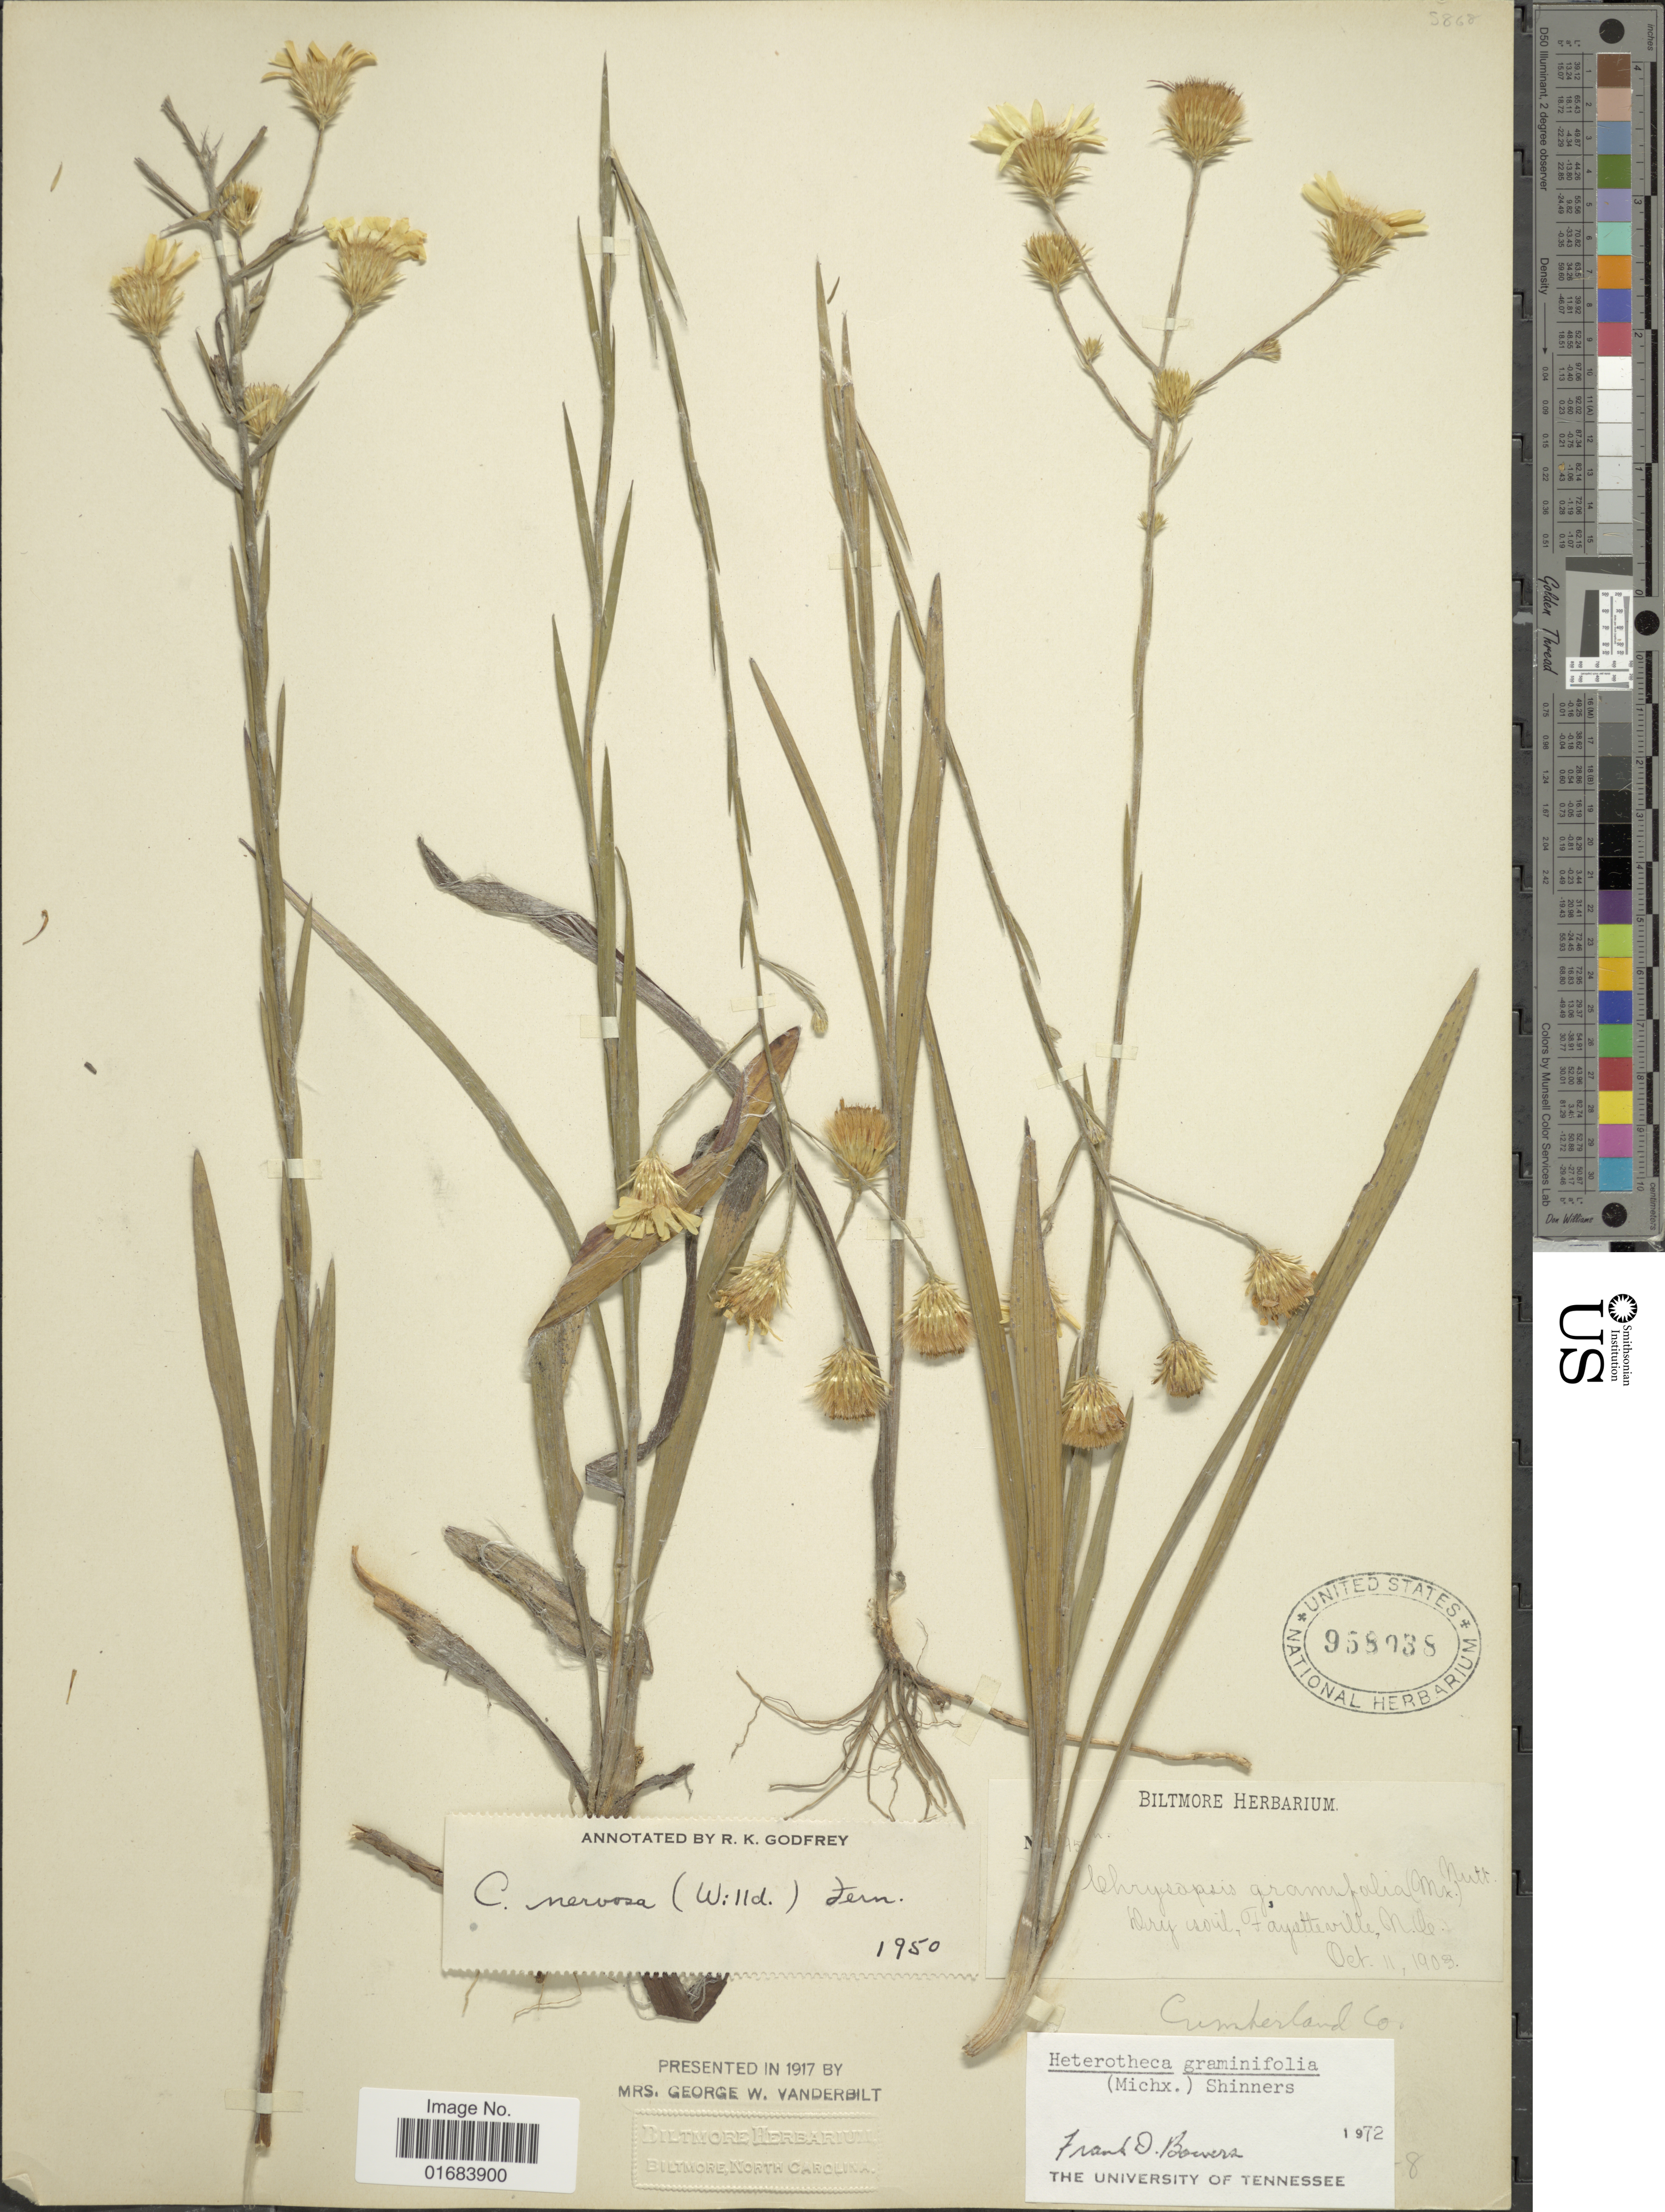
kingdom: Plantae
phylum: Tracheophyta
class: Magnoliopsida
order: Asterales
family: Asteraceae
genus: Pityopsis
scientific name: Pityopsis graminifolia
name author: (Michx.) Nutt.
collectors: ex herb. Biltmore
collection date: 1903-10-11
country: United States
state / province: North Carolina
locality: Fayetteville.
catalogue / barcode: US 958738